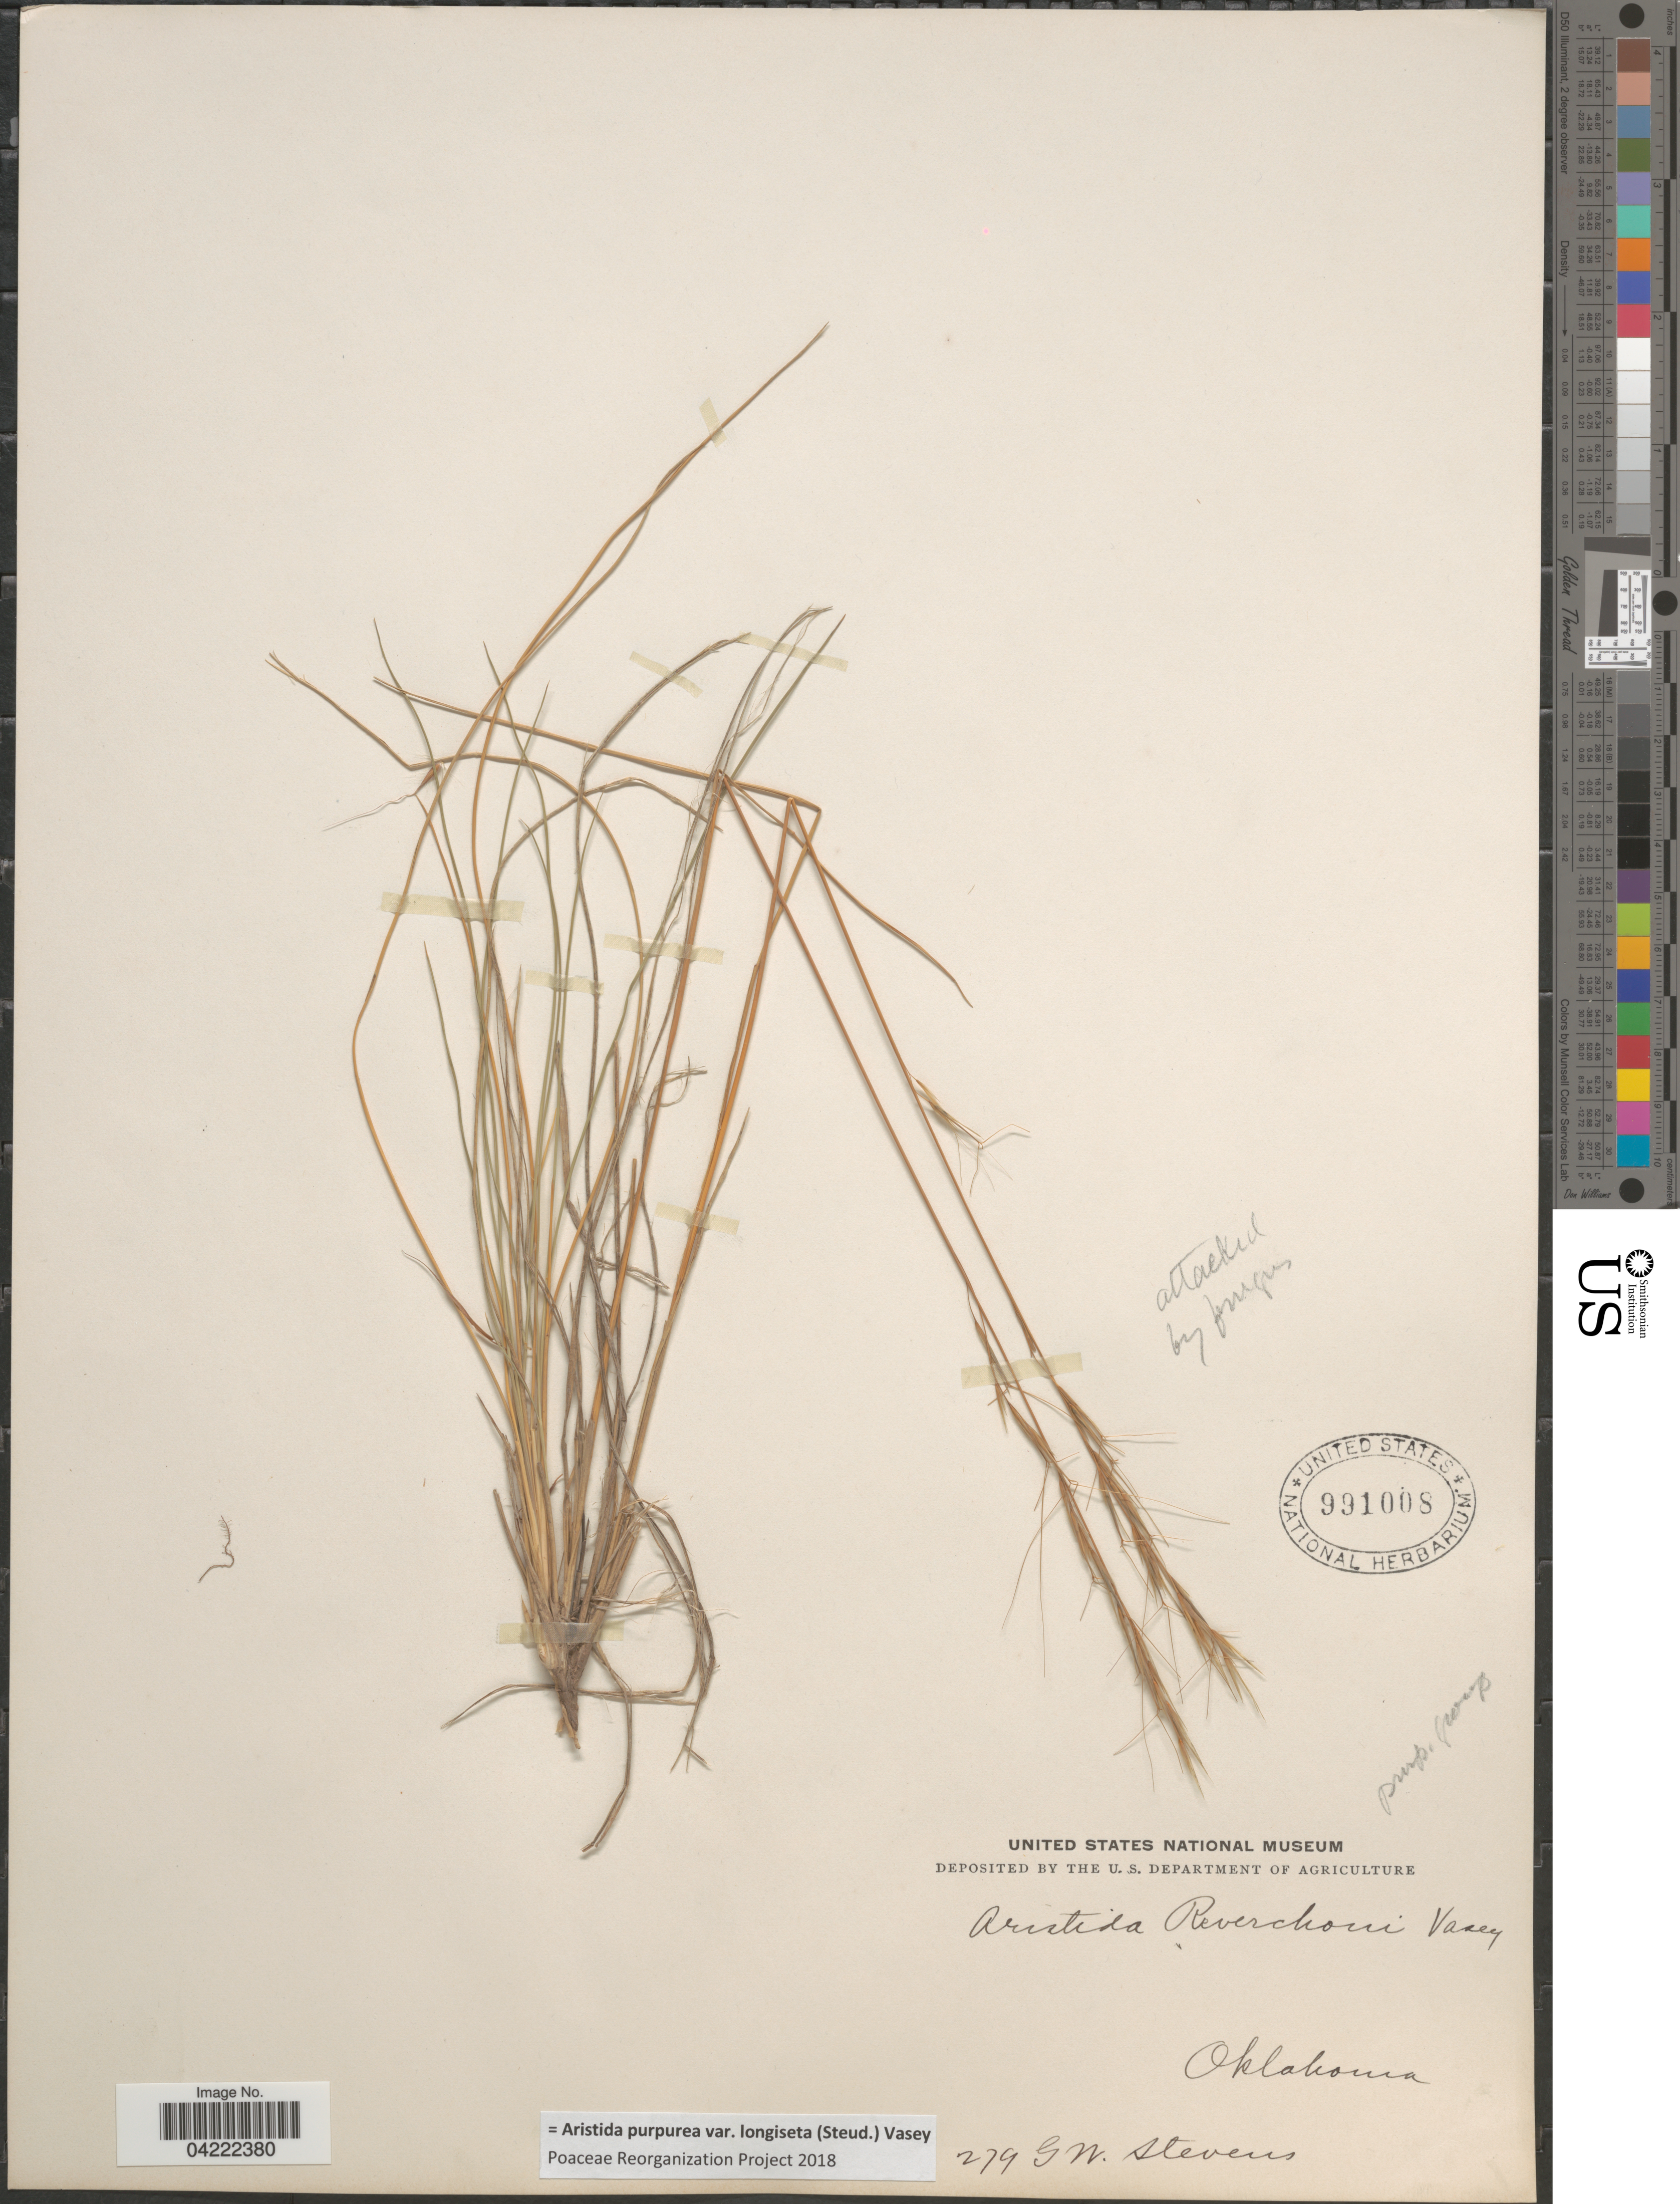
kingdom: Plantae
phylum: Tracheophyta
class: Liliopsida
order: Poales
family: Poaceae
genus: Aristida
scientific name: Aristida purpurea var. longiseta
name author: (Steud.) Vasey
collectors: G. W. Stevens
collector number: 279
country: United States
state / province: Oklahoma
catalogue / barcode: US 991008